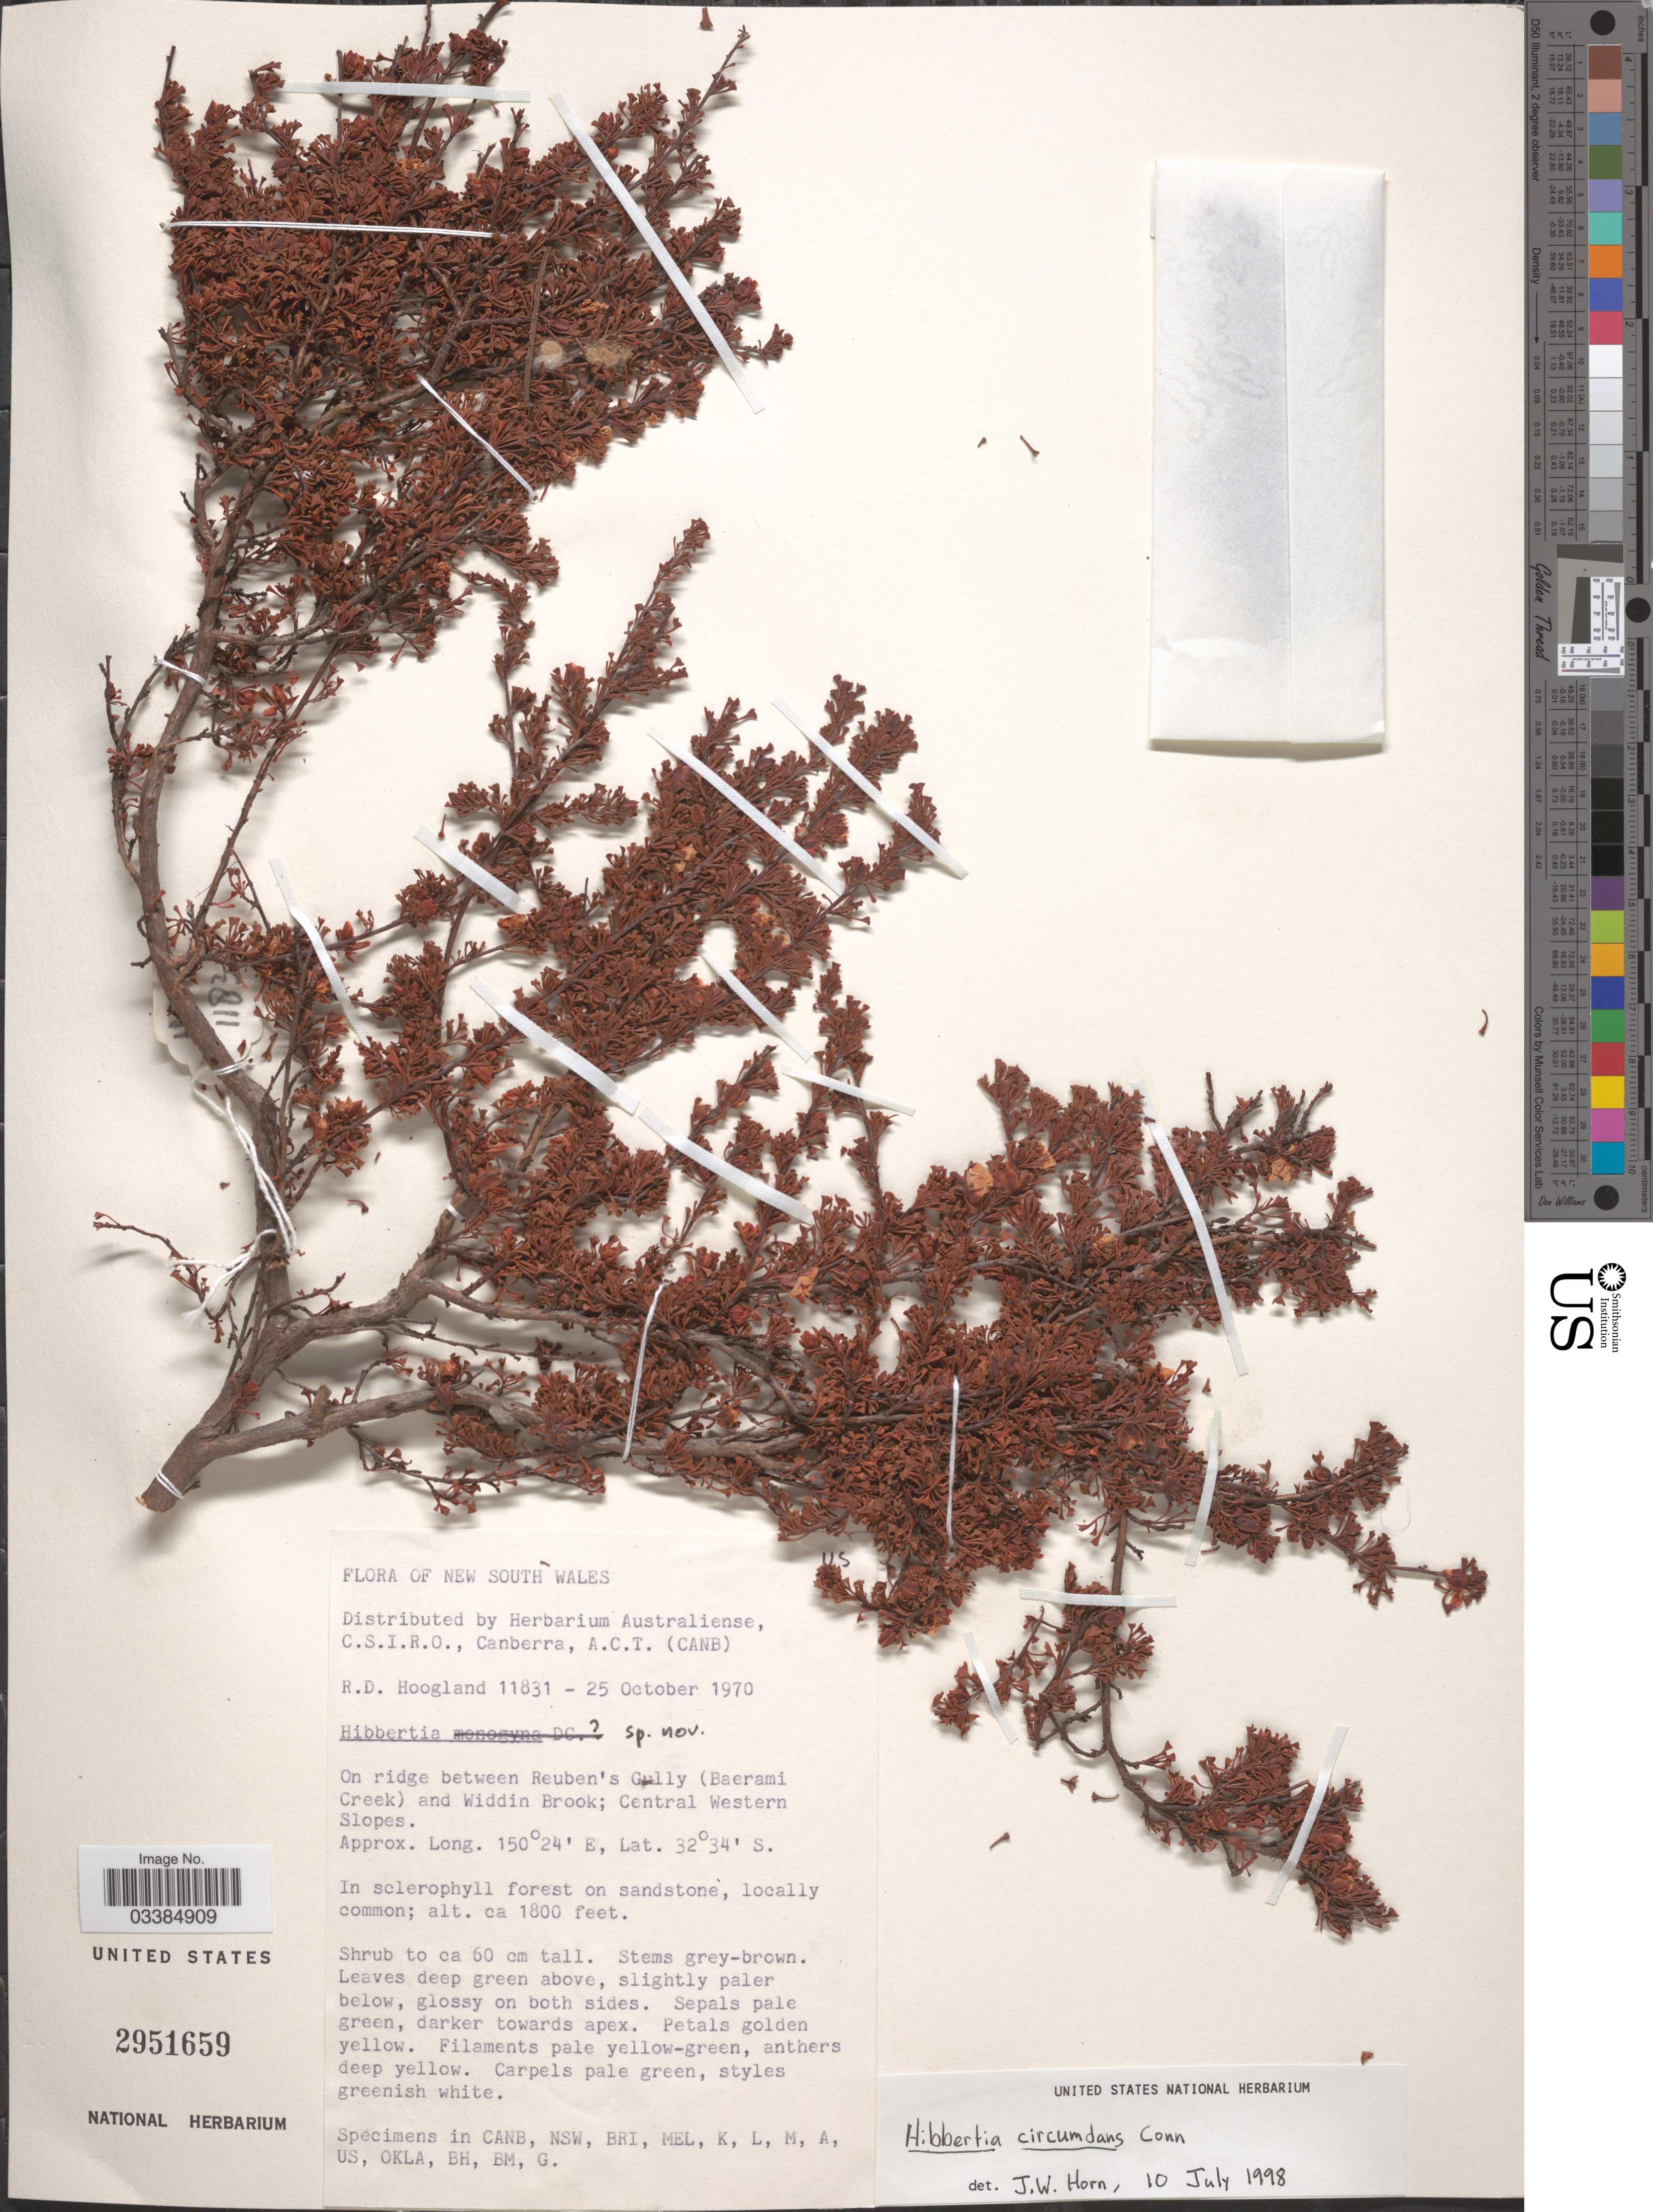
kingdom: Plantae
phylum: Tracheophyta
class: Magnoliopsida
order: Dilleniales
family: Dilleniaceae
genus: Hibbertia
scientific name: Hibbertia circumdans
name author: B.J. Conn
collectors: R. D. Hoogland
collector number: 11831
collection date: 1970-10-25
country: Australia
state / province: New South Wales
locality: On ridge between Reuben's Gully (Baerami Creek) and Widdin Brook; Central Western Slopes.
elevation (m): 549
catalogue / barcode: US 2951659